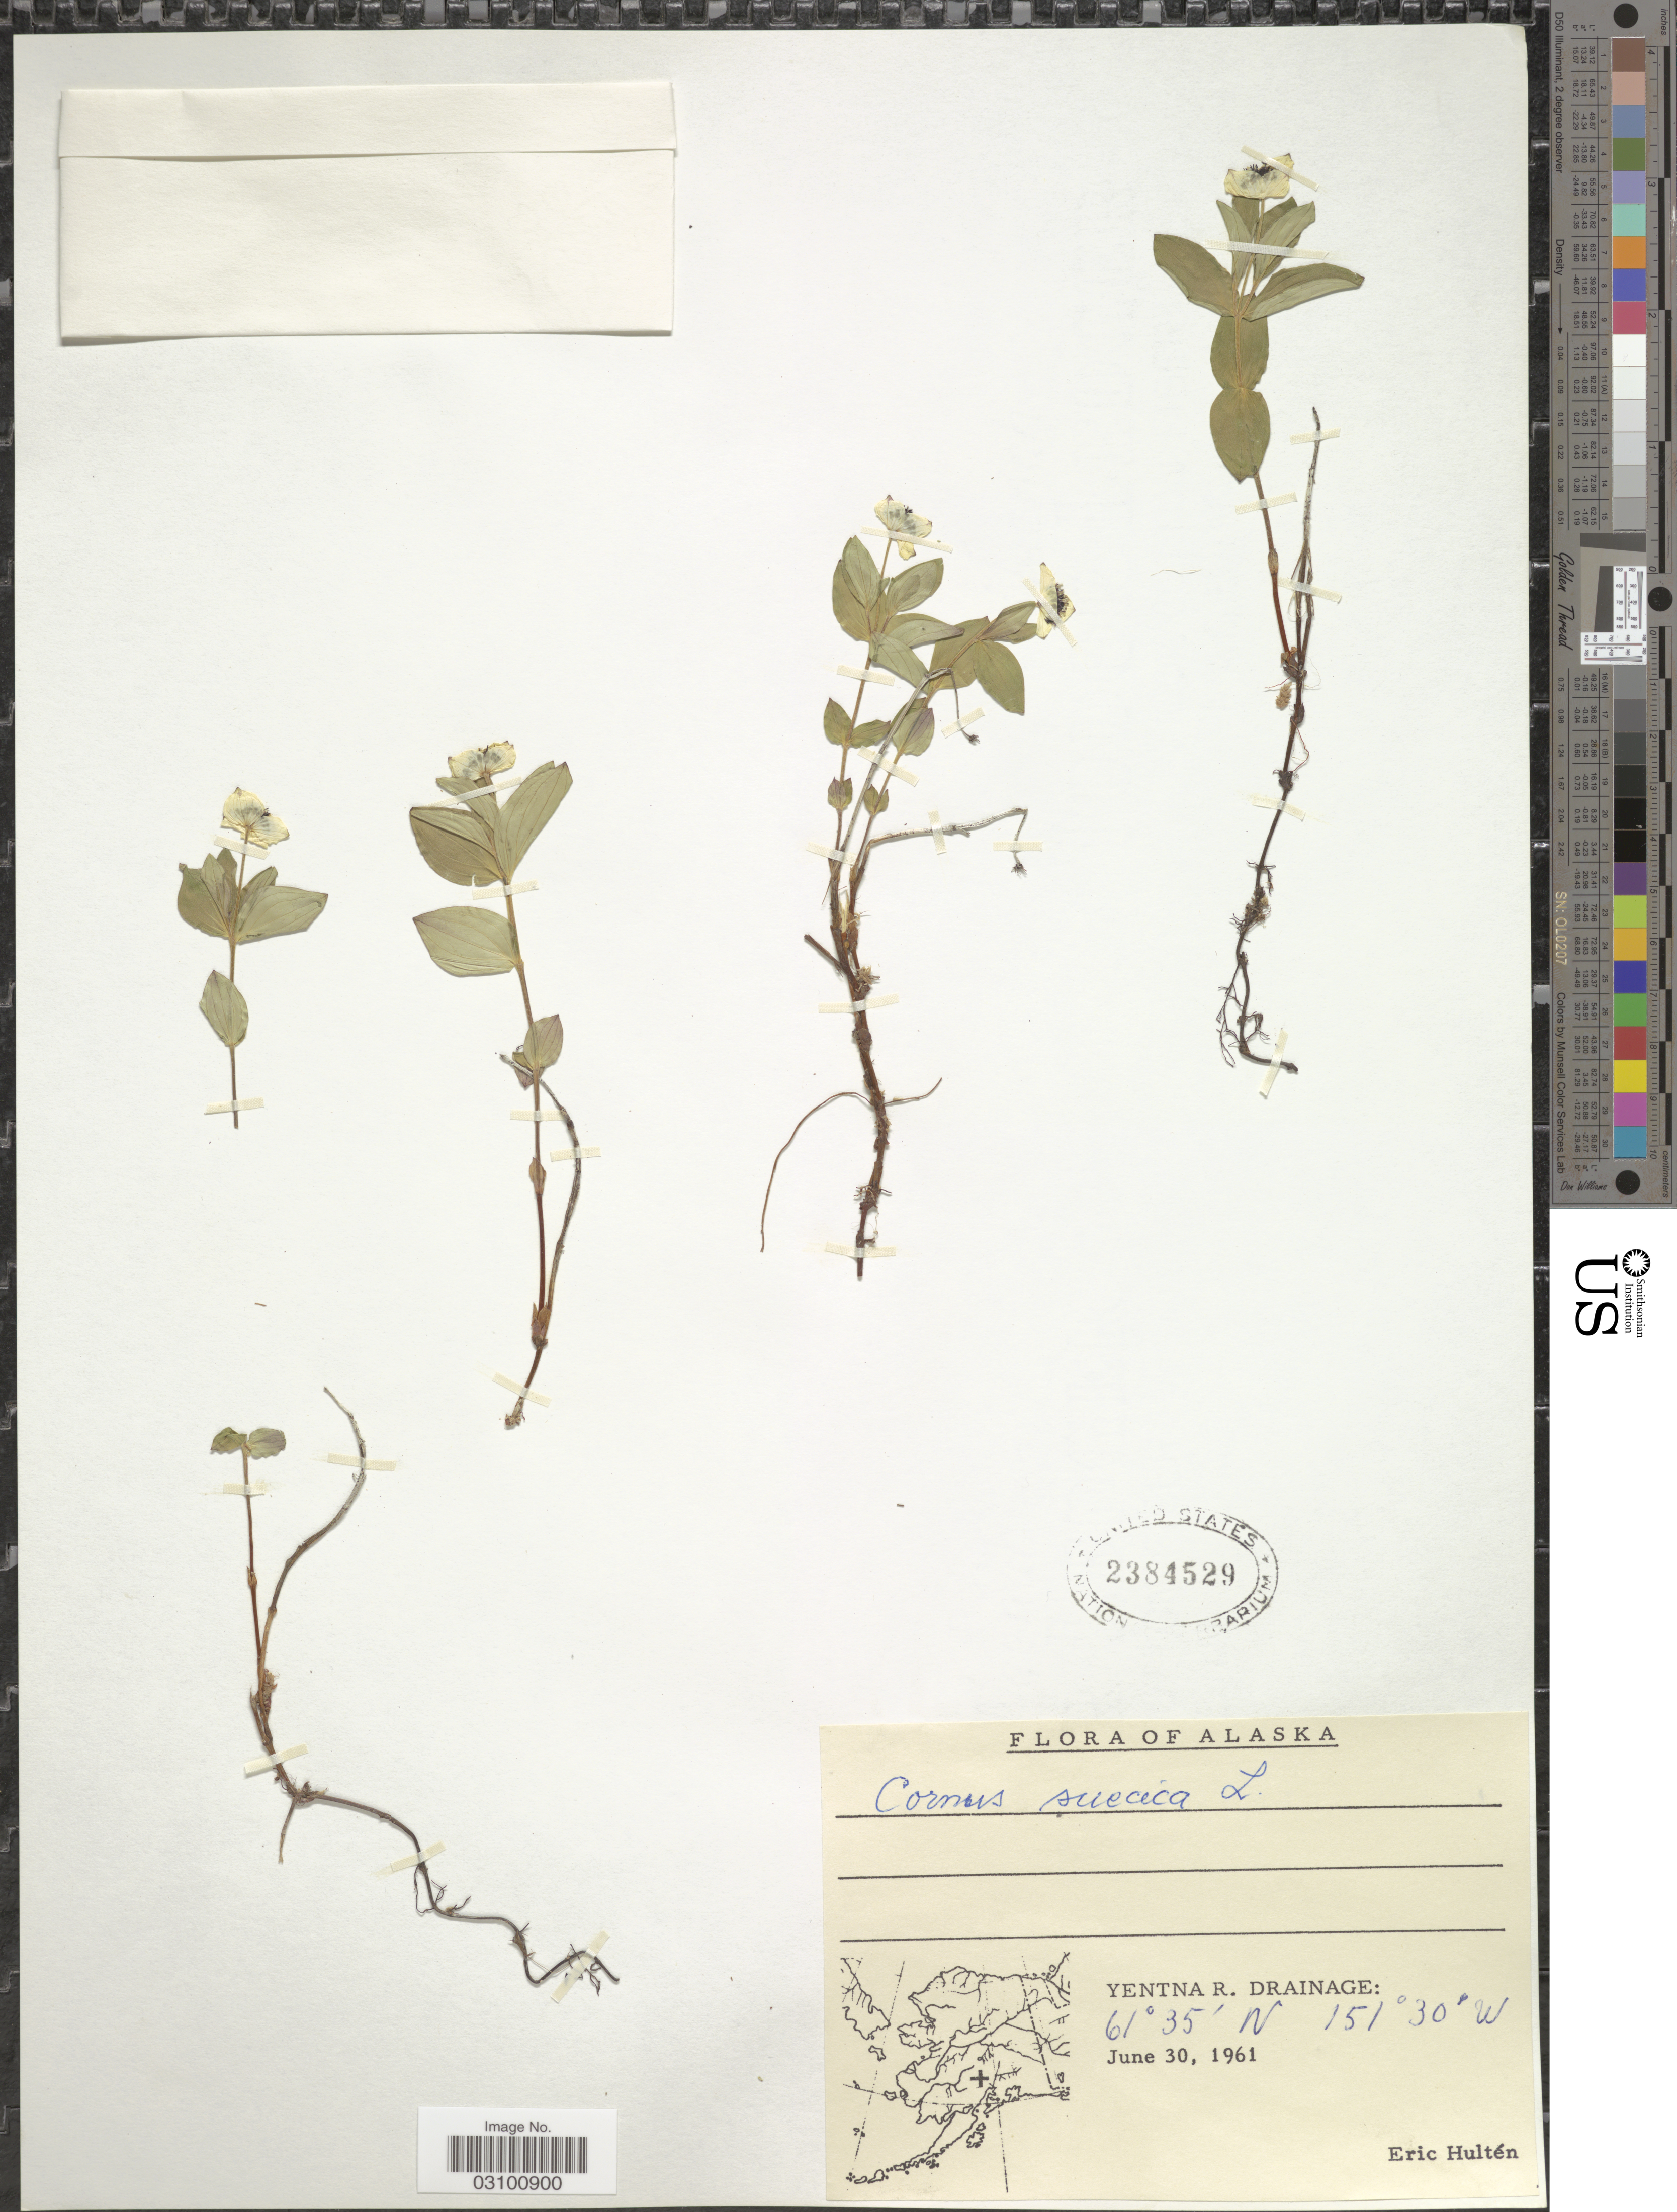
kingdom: Plantae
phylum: Tracheophyta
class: Magnoliopsida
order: Cornales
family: Cornaceae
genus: Cornus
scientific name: Cornus suecica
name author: L.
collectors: E. G. Hultén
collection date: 1961-06-30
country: United States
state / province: Alaska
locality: Yentna R. Drainage.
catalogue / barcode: US 2384529